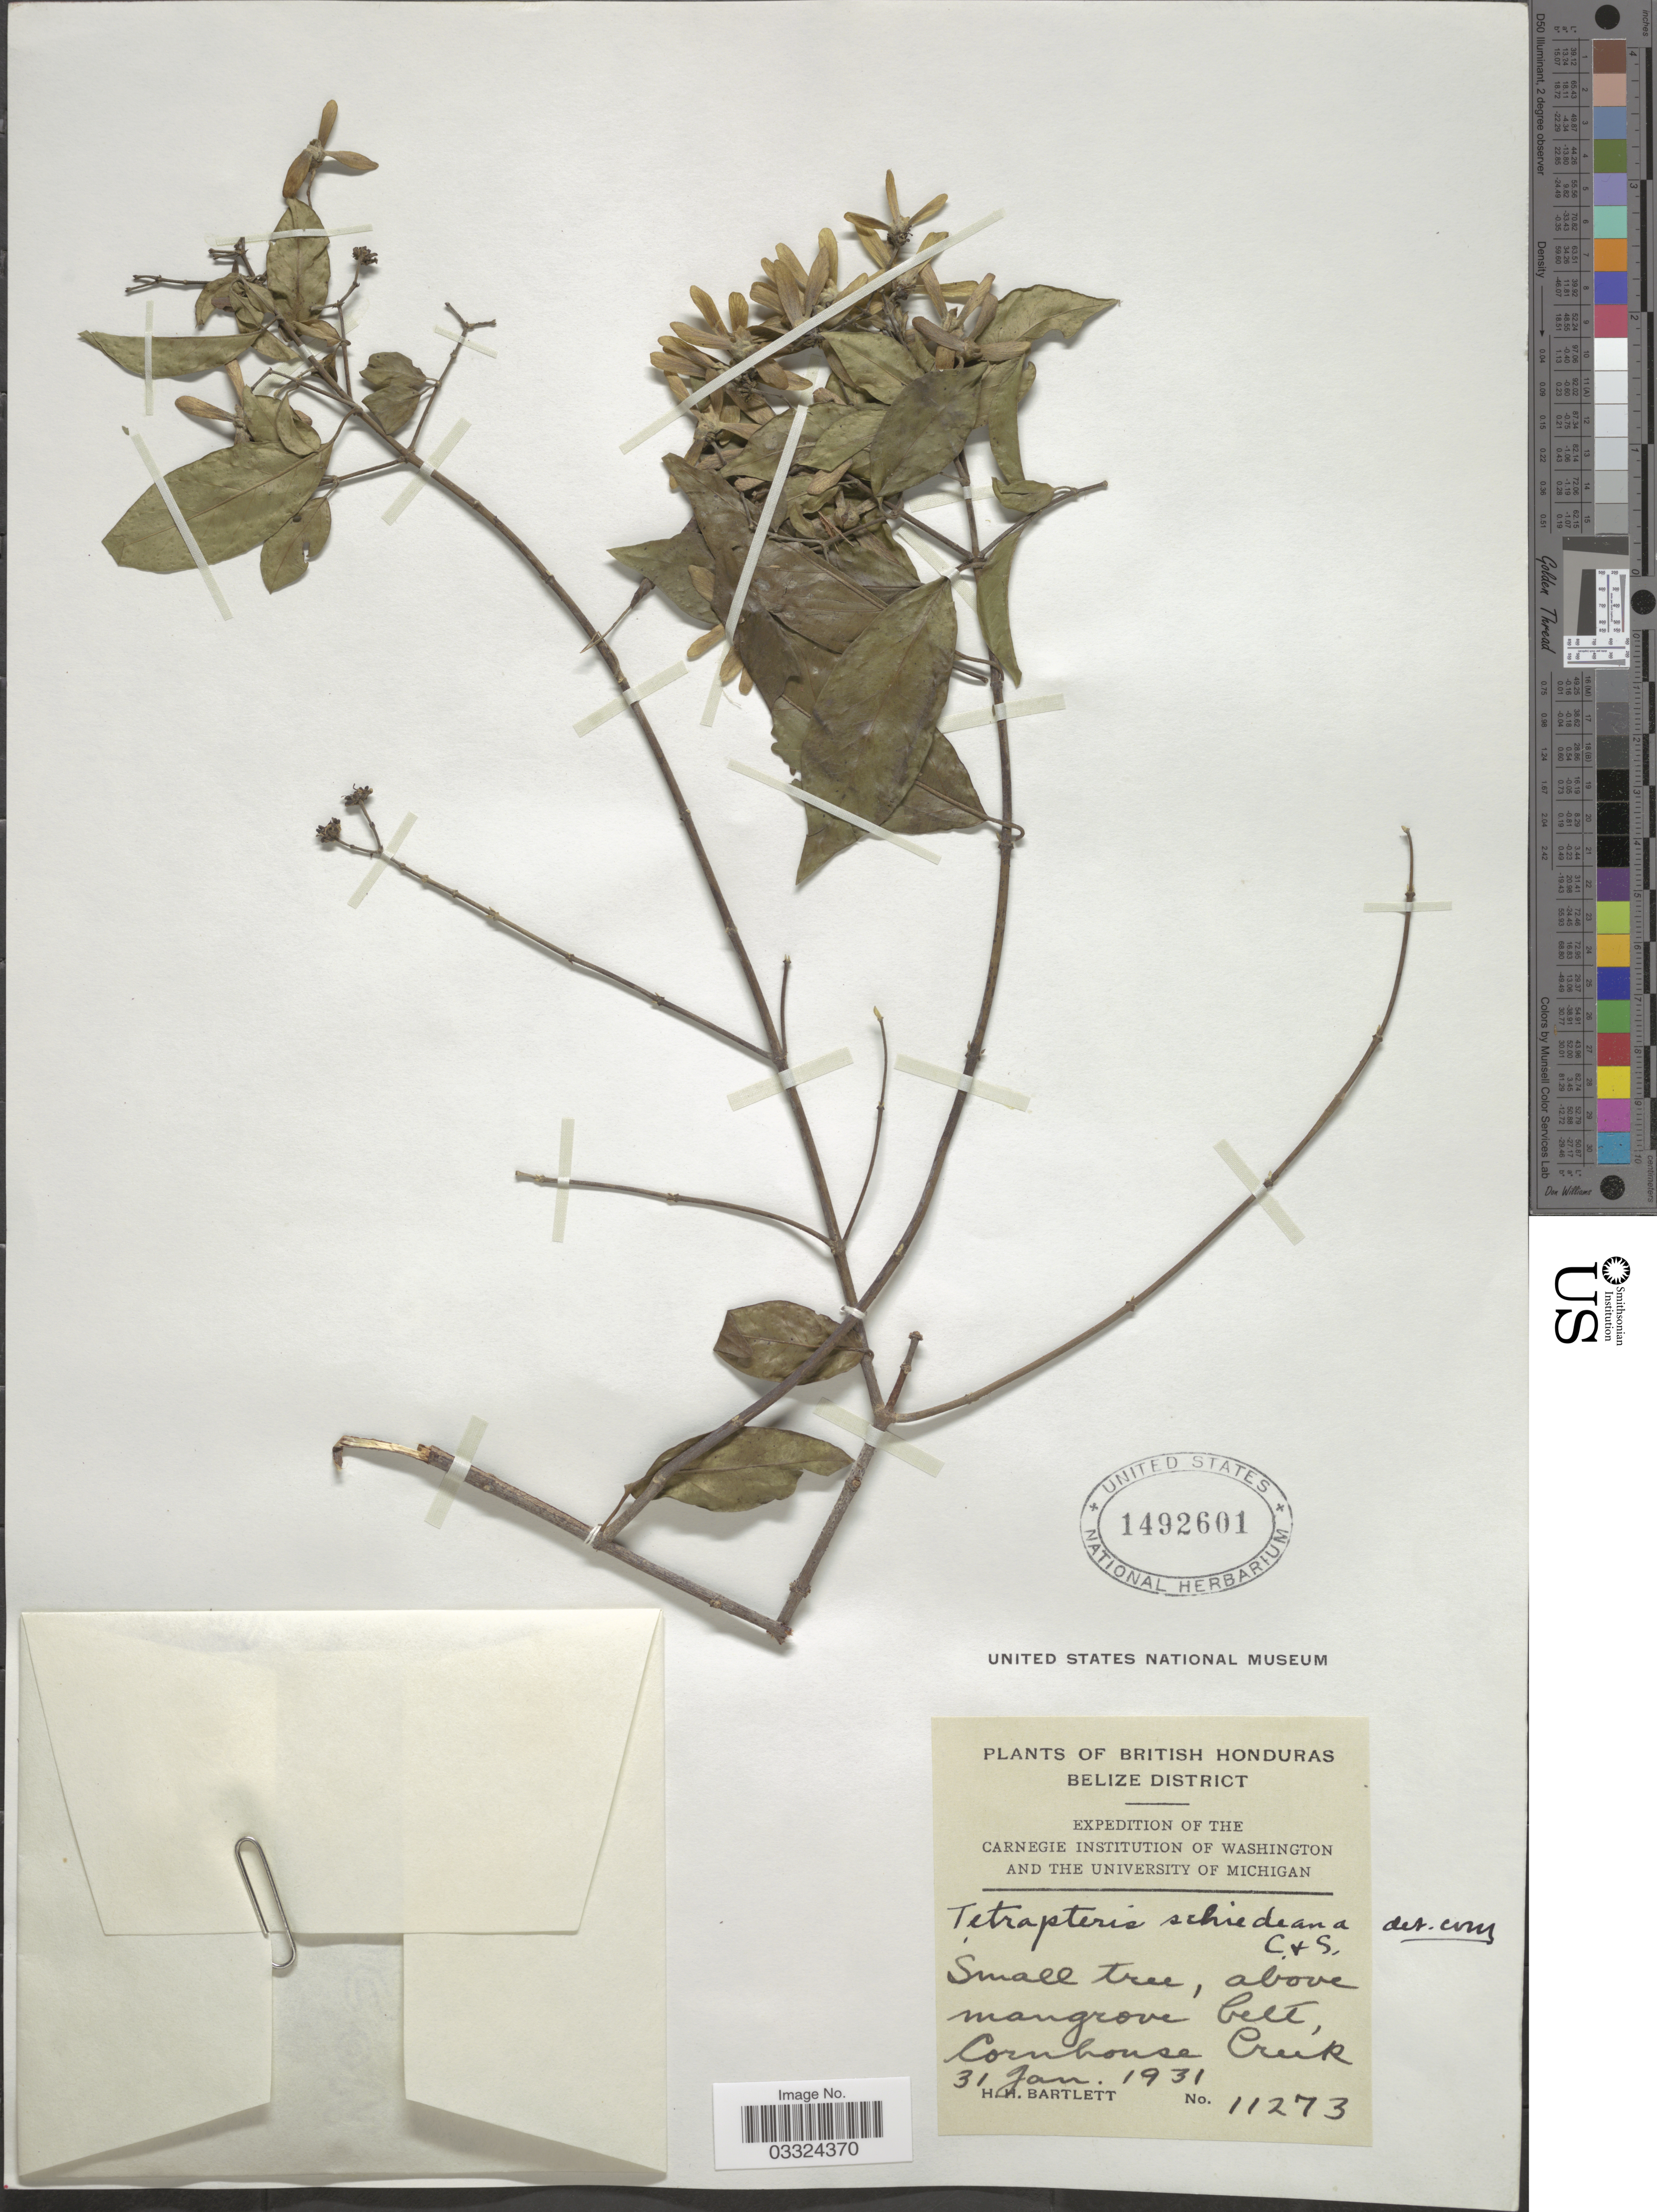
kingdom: Plantae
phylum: Tracheophyta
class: Magnoliopsida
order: Malpighiales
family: Malpighiaceae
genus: Tetrapterys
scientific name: Tetrapterys schiedeana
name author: Schltdl. & Cham.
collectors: H. H. Bartlett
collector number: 11273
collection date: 1931-01-31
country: Belize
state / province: Belize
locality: British Honduras. Belize District. Cornhouse Creek.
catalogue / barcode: US 1492601